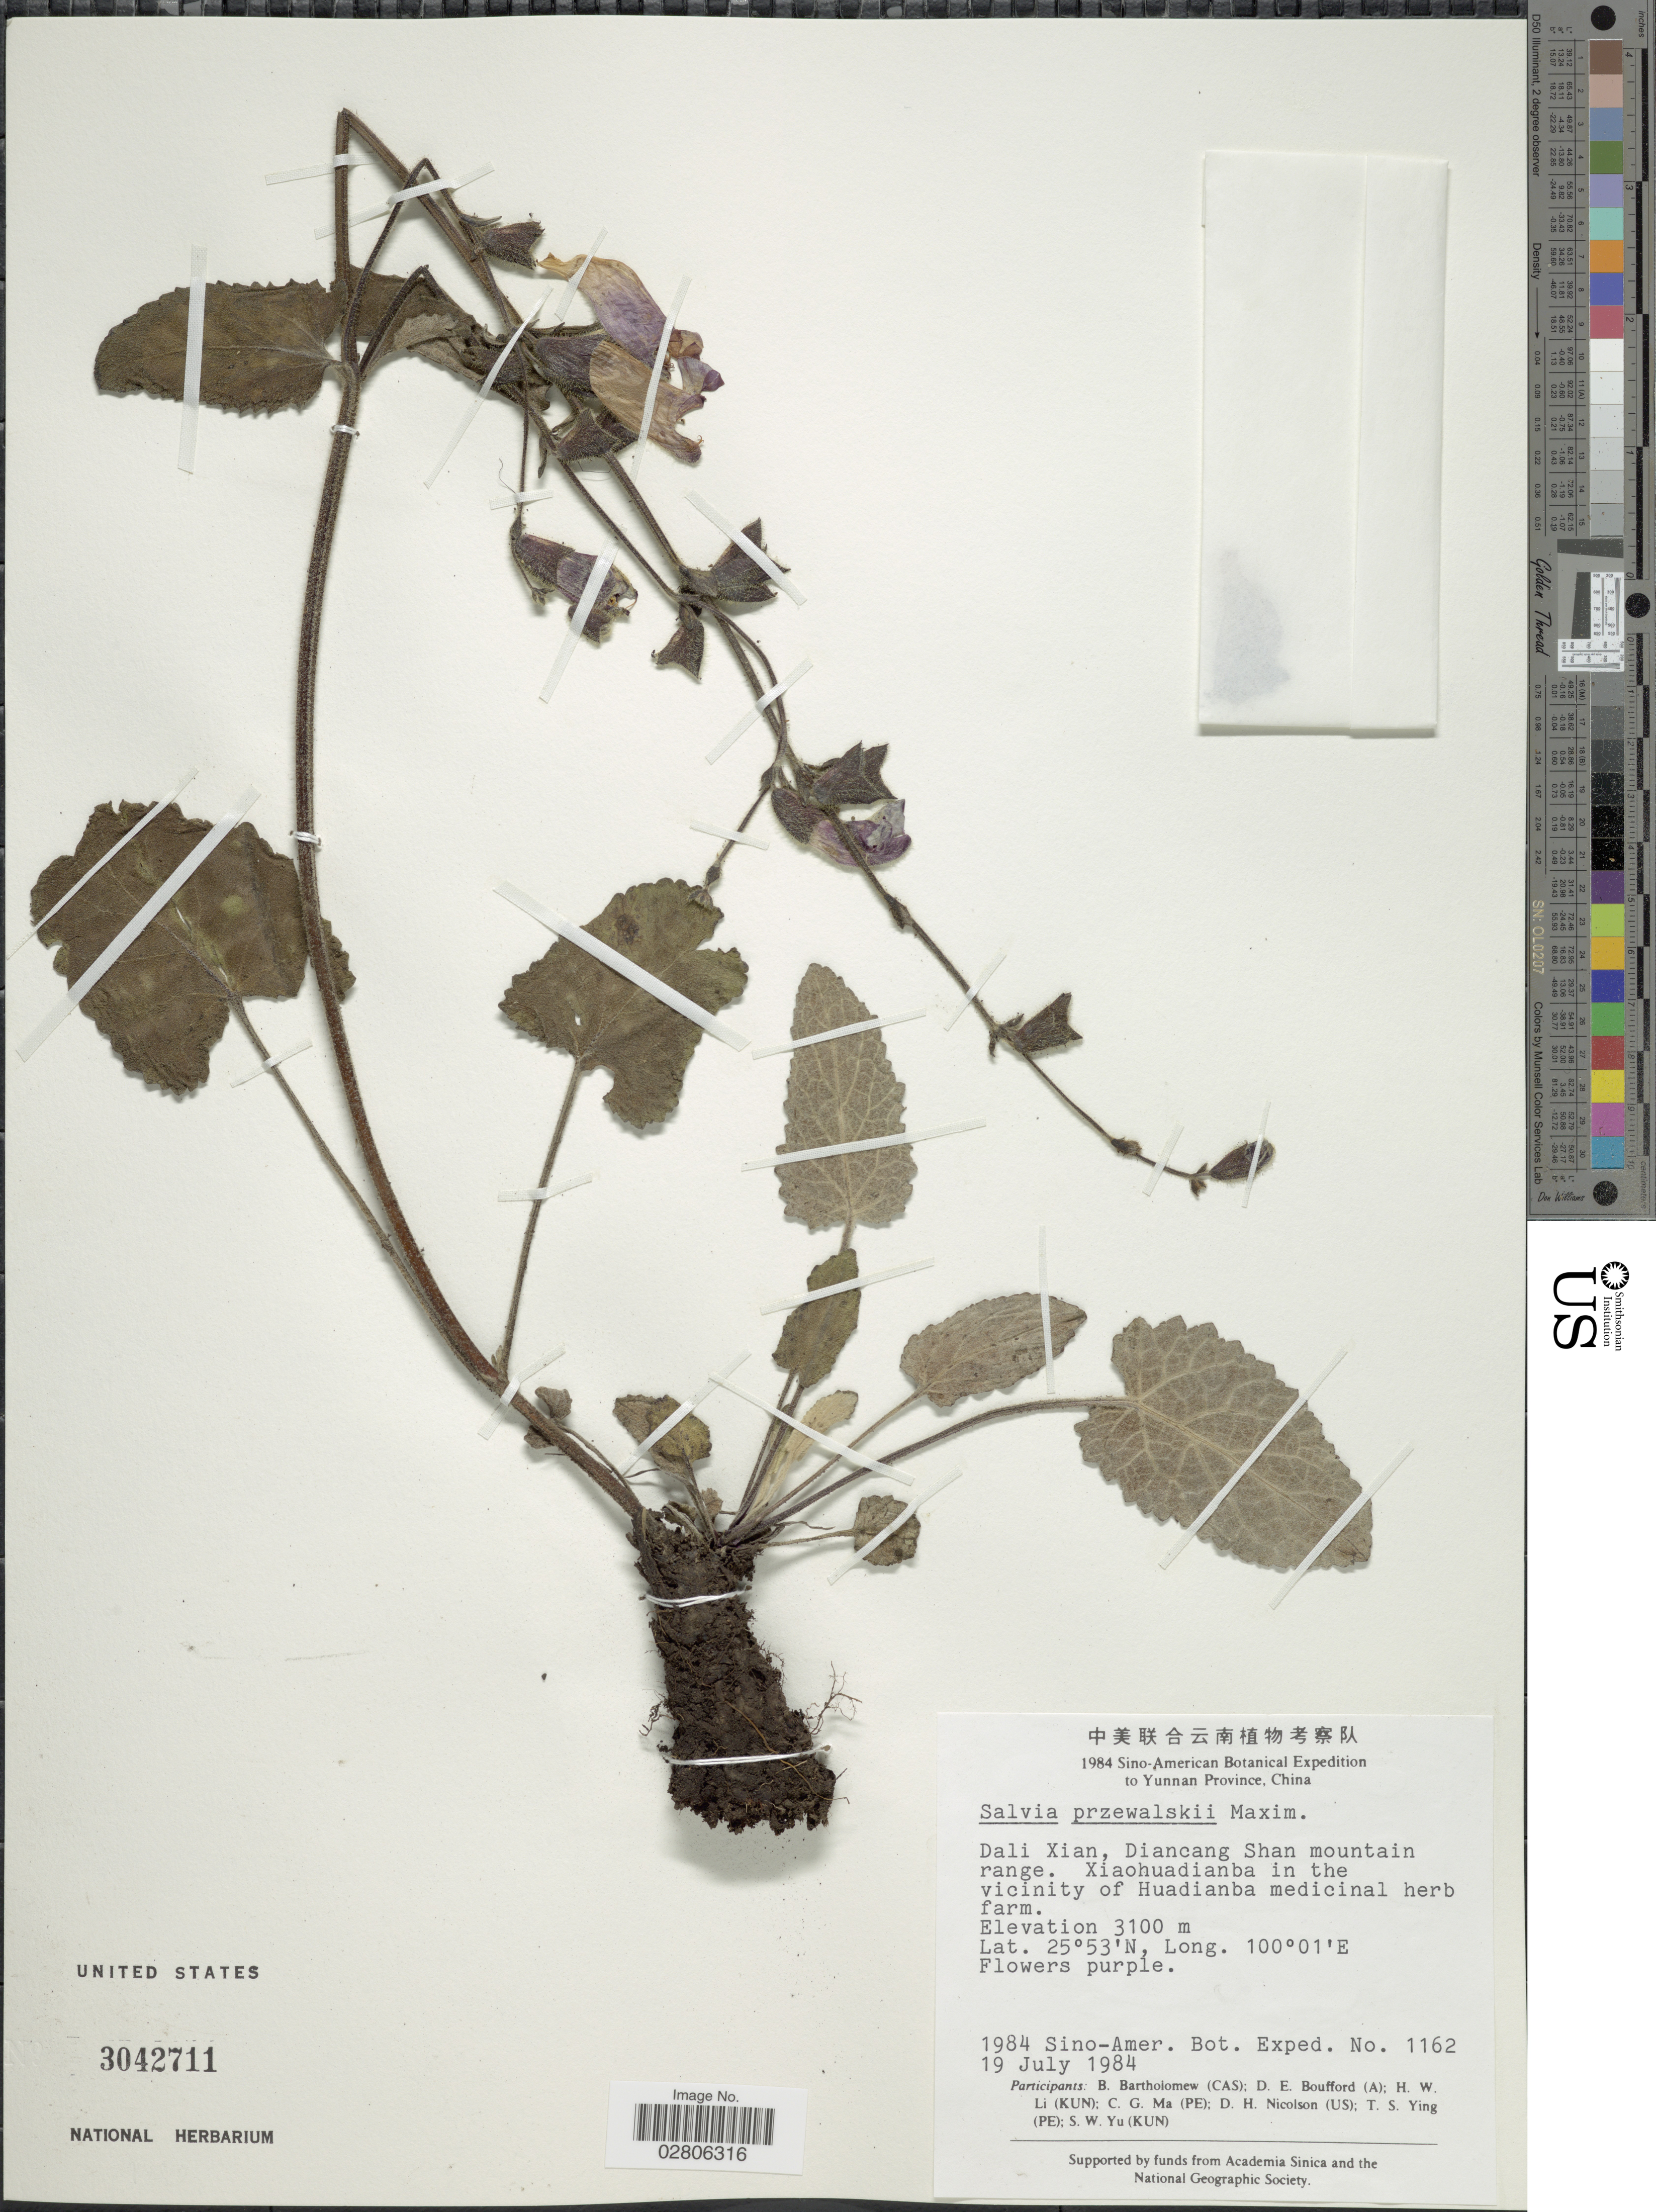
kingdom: Plantae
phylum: Tracheophyta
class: Magnoliopsida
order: Lamiales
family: Lamiaceae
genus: Salvia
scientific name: Salvia przewalskii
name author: Maxim.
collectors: Sino-Amer. Bot. Exped. 1984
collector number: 1162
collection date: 1984-07-19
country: China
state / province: Yunnan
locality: Dali Xian, Diancang Shan mountain range, Xiaohuadianba in the vicinity of Huadianba medicinal herb farm.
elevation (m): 3100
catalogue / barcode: US 3042711